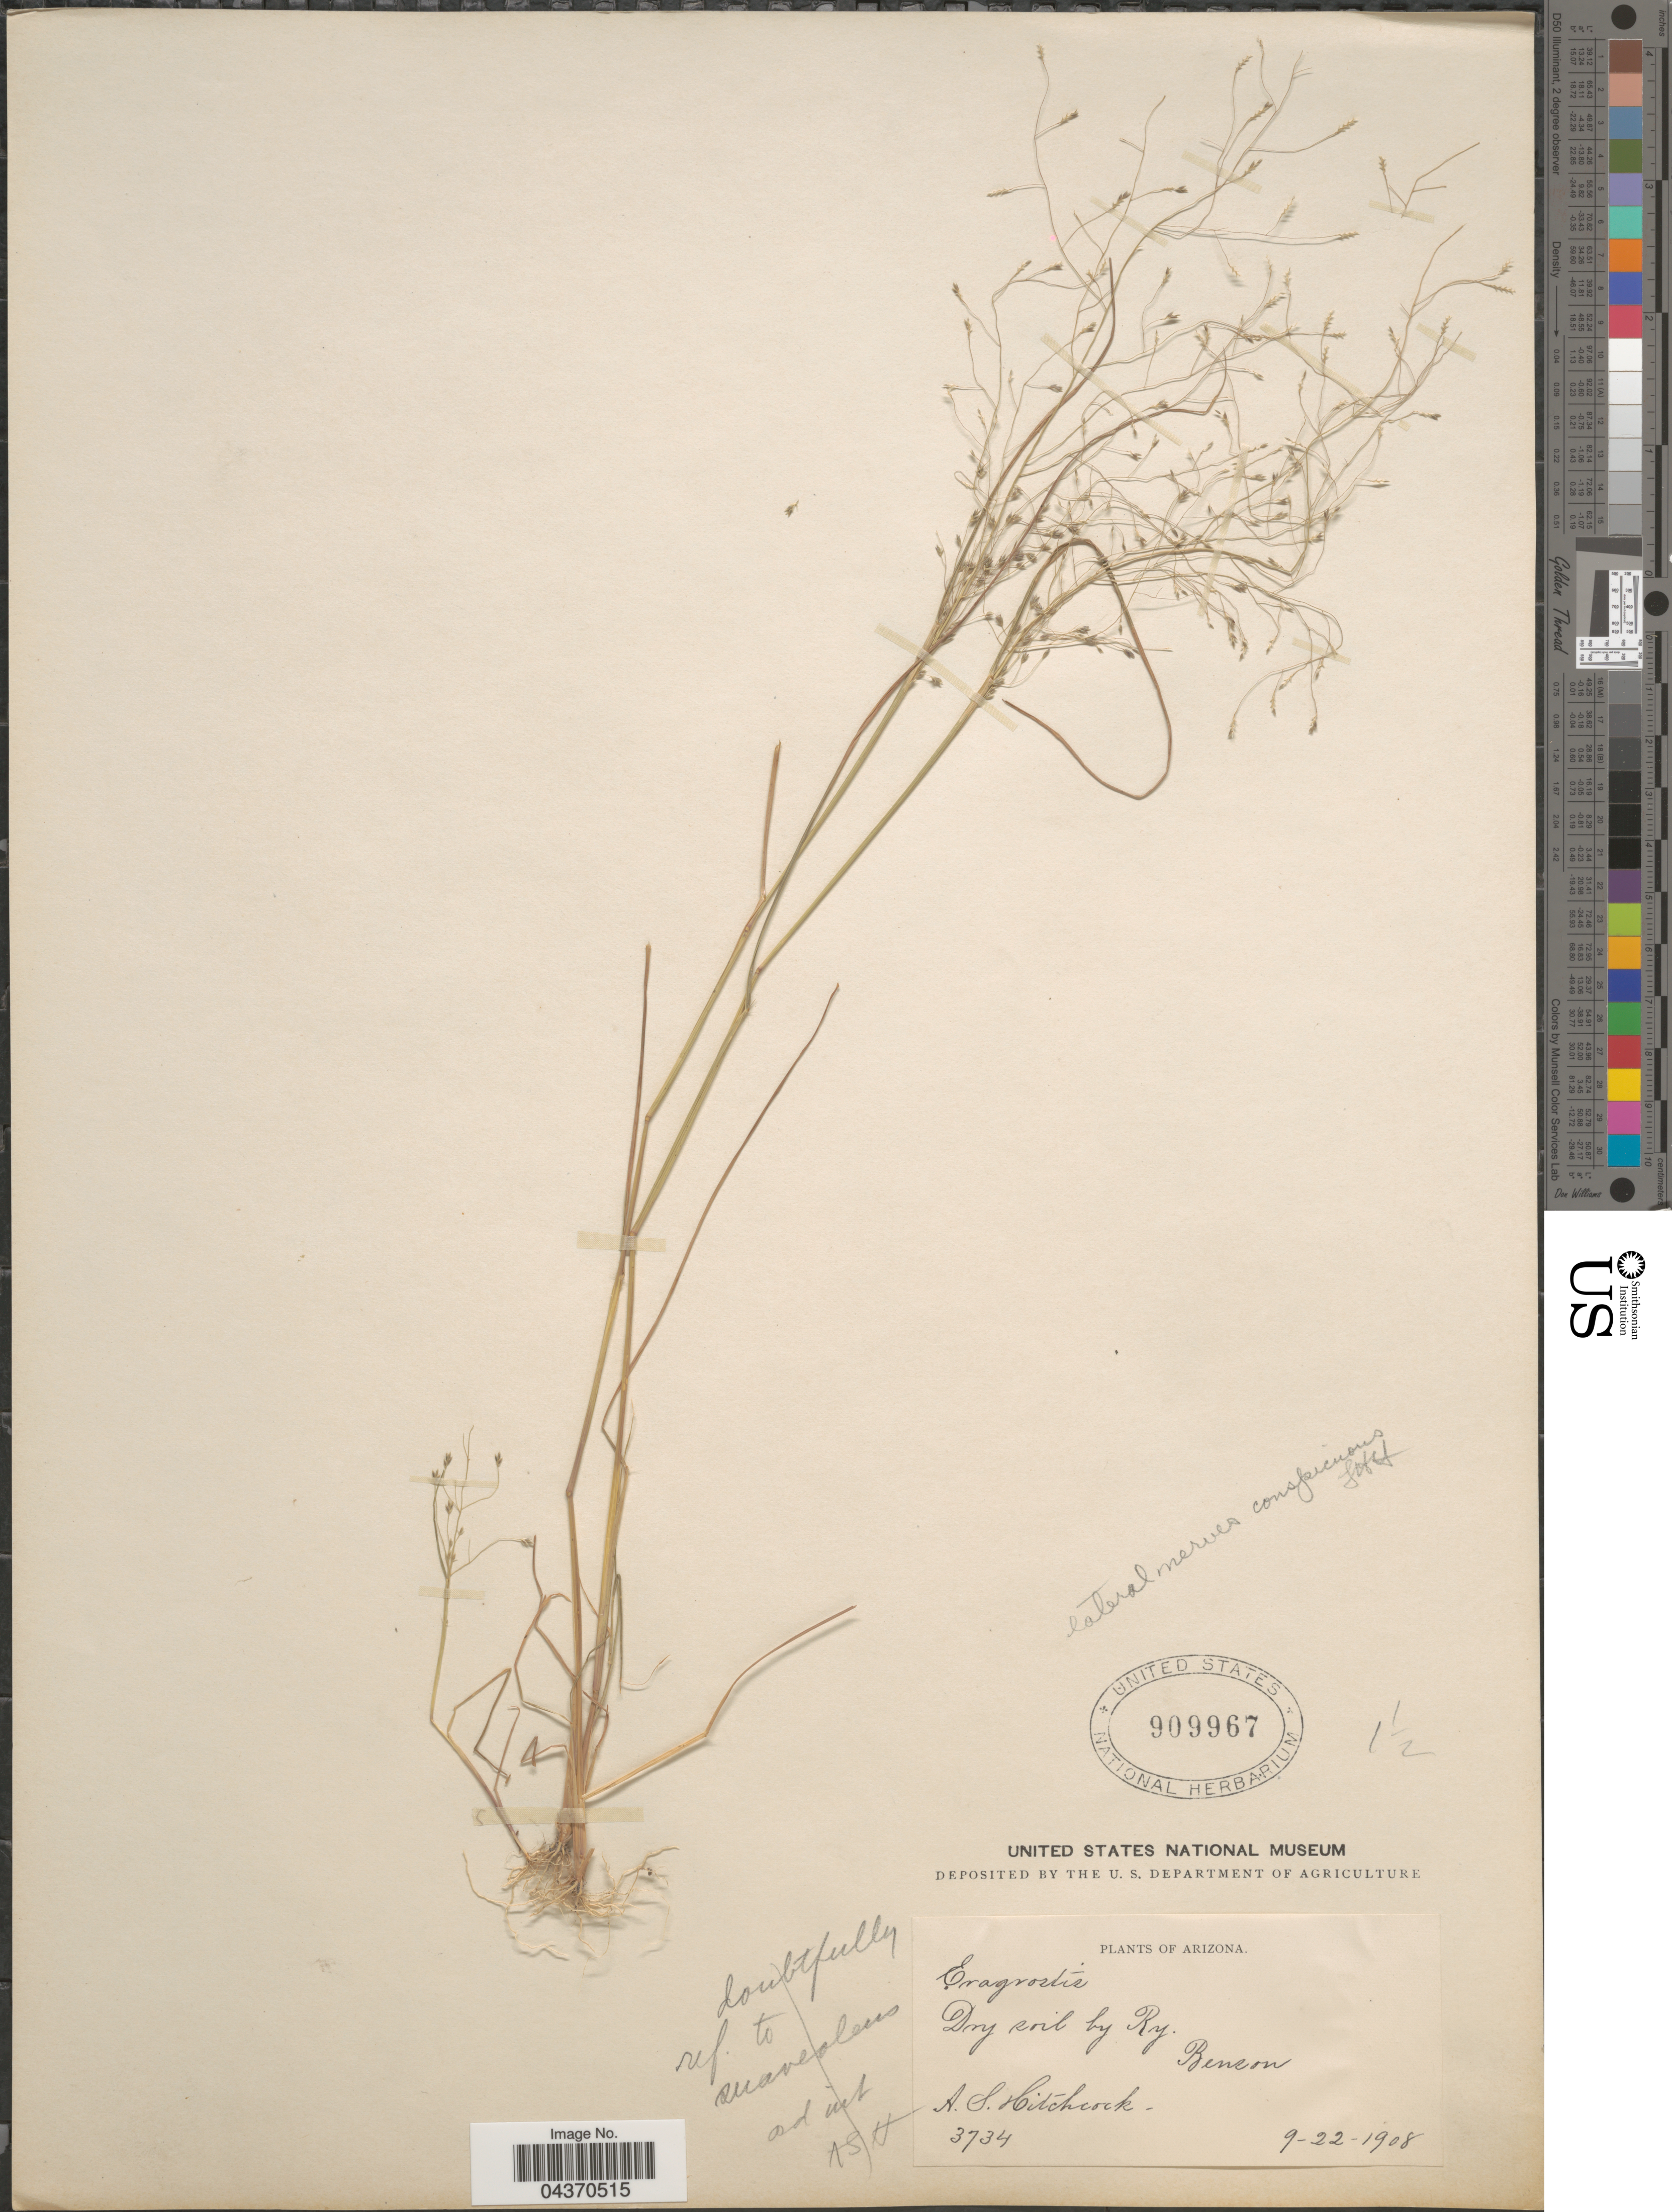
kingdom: Plantae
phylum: Tracheophyta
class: Liliopsida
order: Poales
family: Poaceae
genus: Eragrostis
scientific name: Eragrostis pectinacea var. miserrima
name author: (E. Fourn.) Reeder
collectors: A. S. Hitchcock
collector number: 3734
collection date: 1908-09-22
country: United States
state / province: Arizona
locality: Dry soil by Ry. Benson.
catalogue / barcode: US 909967